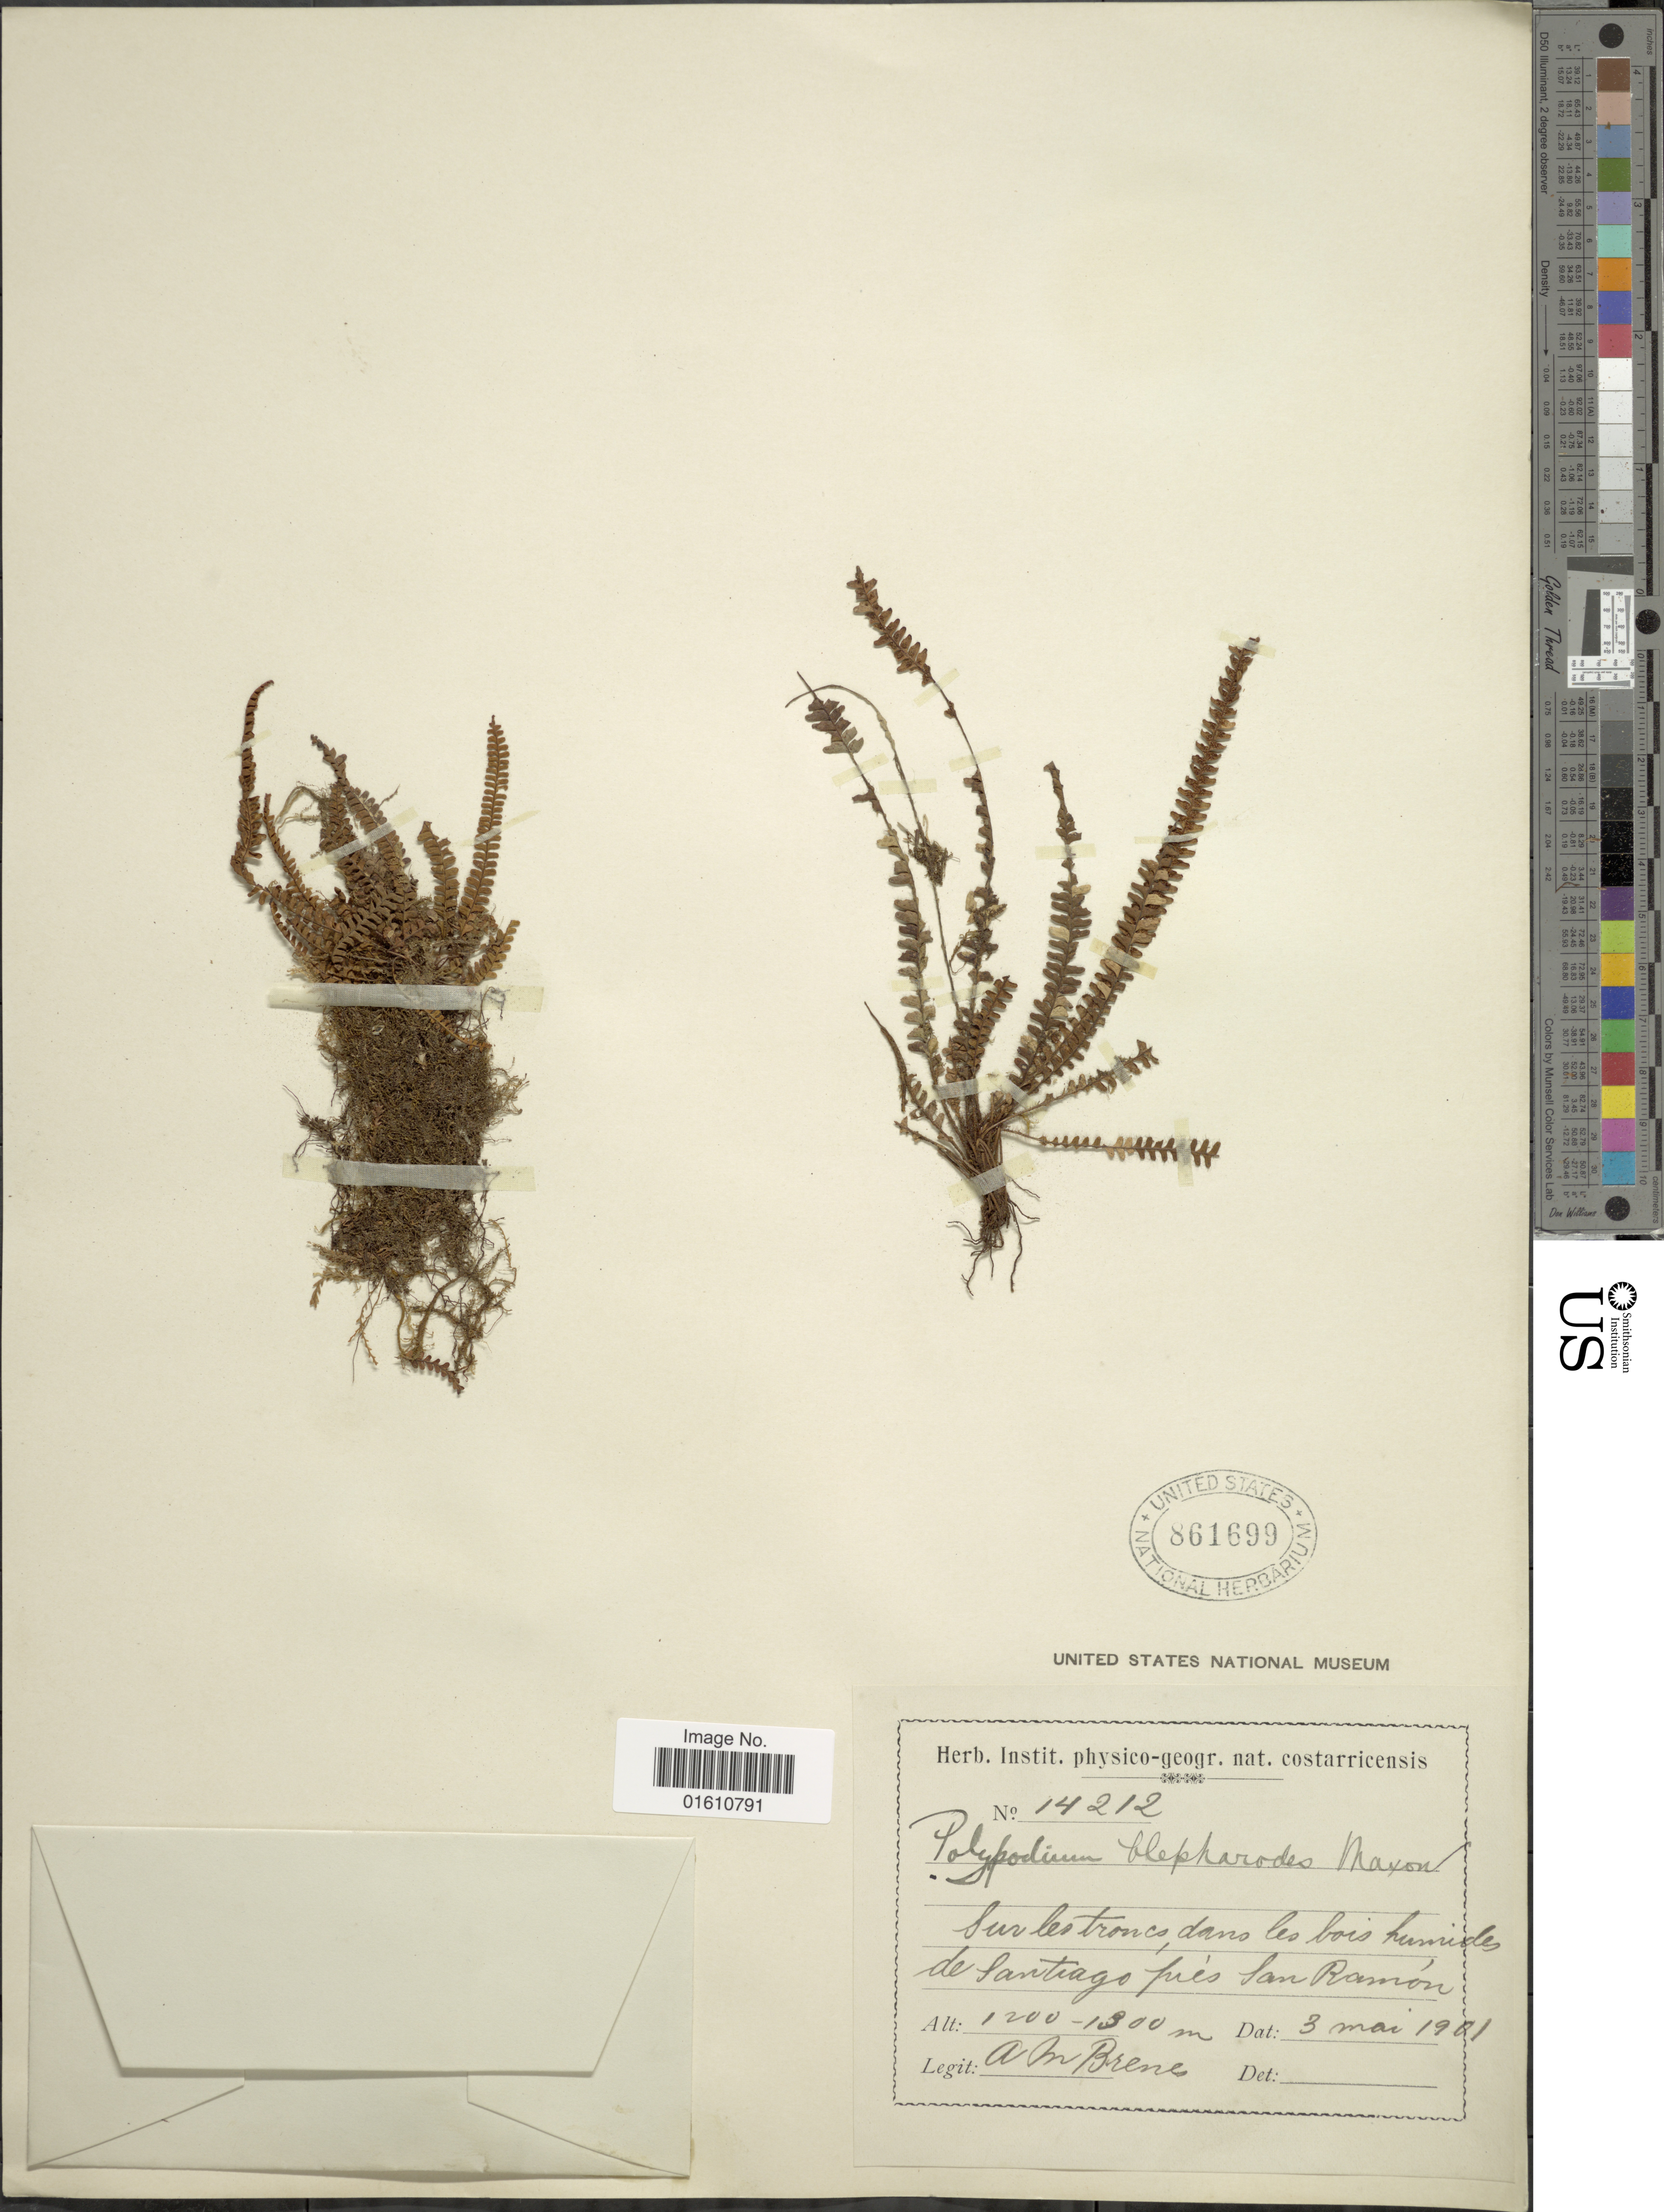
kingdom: Plantae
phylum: Tracheophyta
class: Polypodiopsida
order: Polypodiales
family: Polypodiaceae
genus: Moranopteris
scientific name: Moranopteris taenifolia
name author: (Jenman) R. Y. Hirai & J. Prado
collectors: A. Brenes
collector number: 14212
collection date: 1901-05-03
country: Costa Rica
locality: Sur les troncs, dans les bois humides de Santiago près San Ramón.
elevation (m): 1200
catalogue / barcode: US 861699